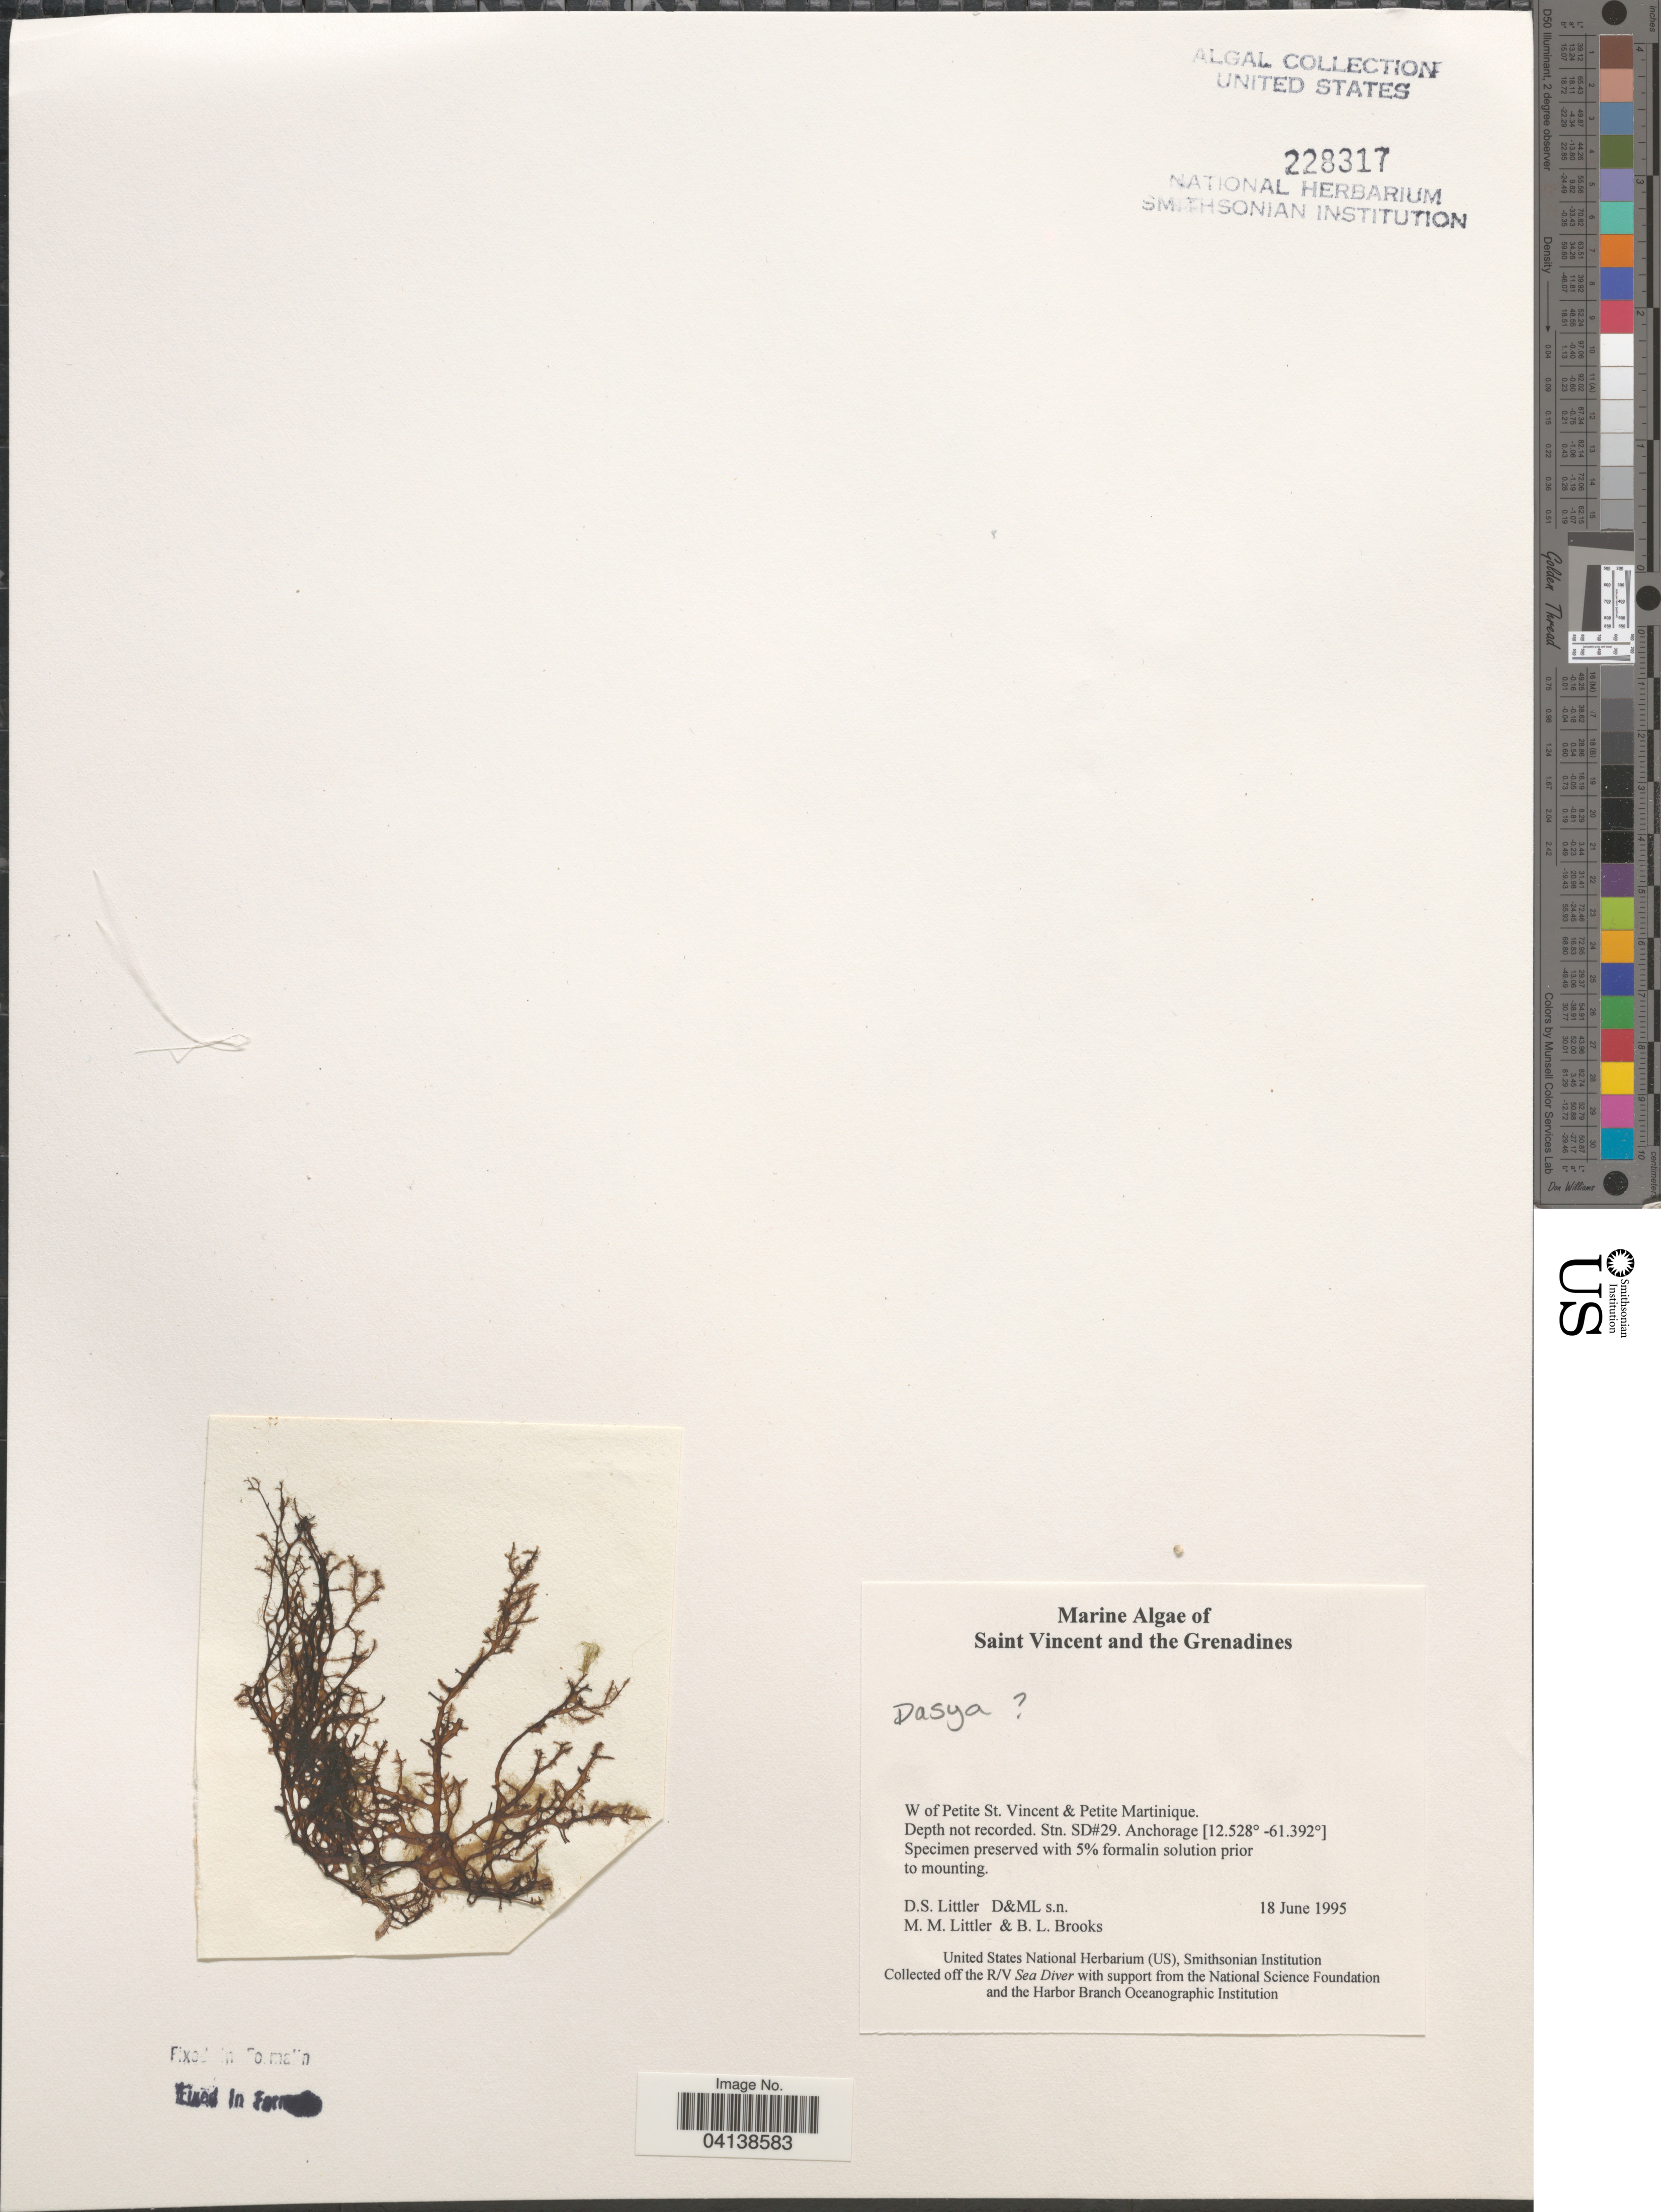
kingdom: Plantae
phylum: Rhodophyta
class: Florideophyceae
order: Ceramiales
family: Dasyaceae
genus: Dasya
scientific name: Dasya sp.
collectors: D. S. Littler & B. Brooks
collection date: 1995-06-18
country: St. Vincent - Grenadines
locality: Saint Vincent and the Grenadines. W of Petite St. Vincent & Petite Martinique. Stn. SD#29.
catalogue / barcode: US 228317